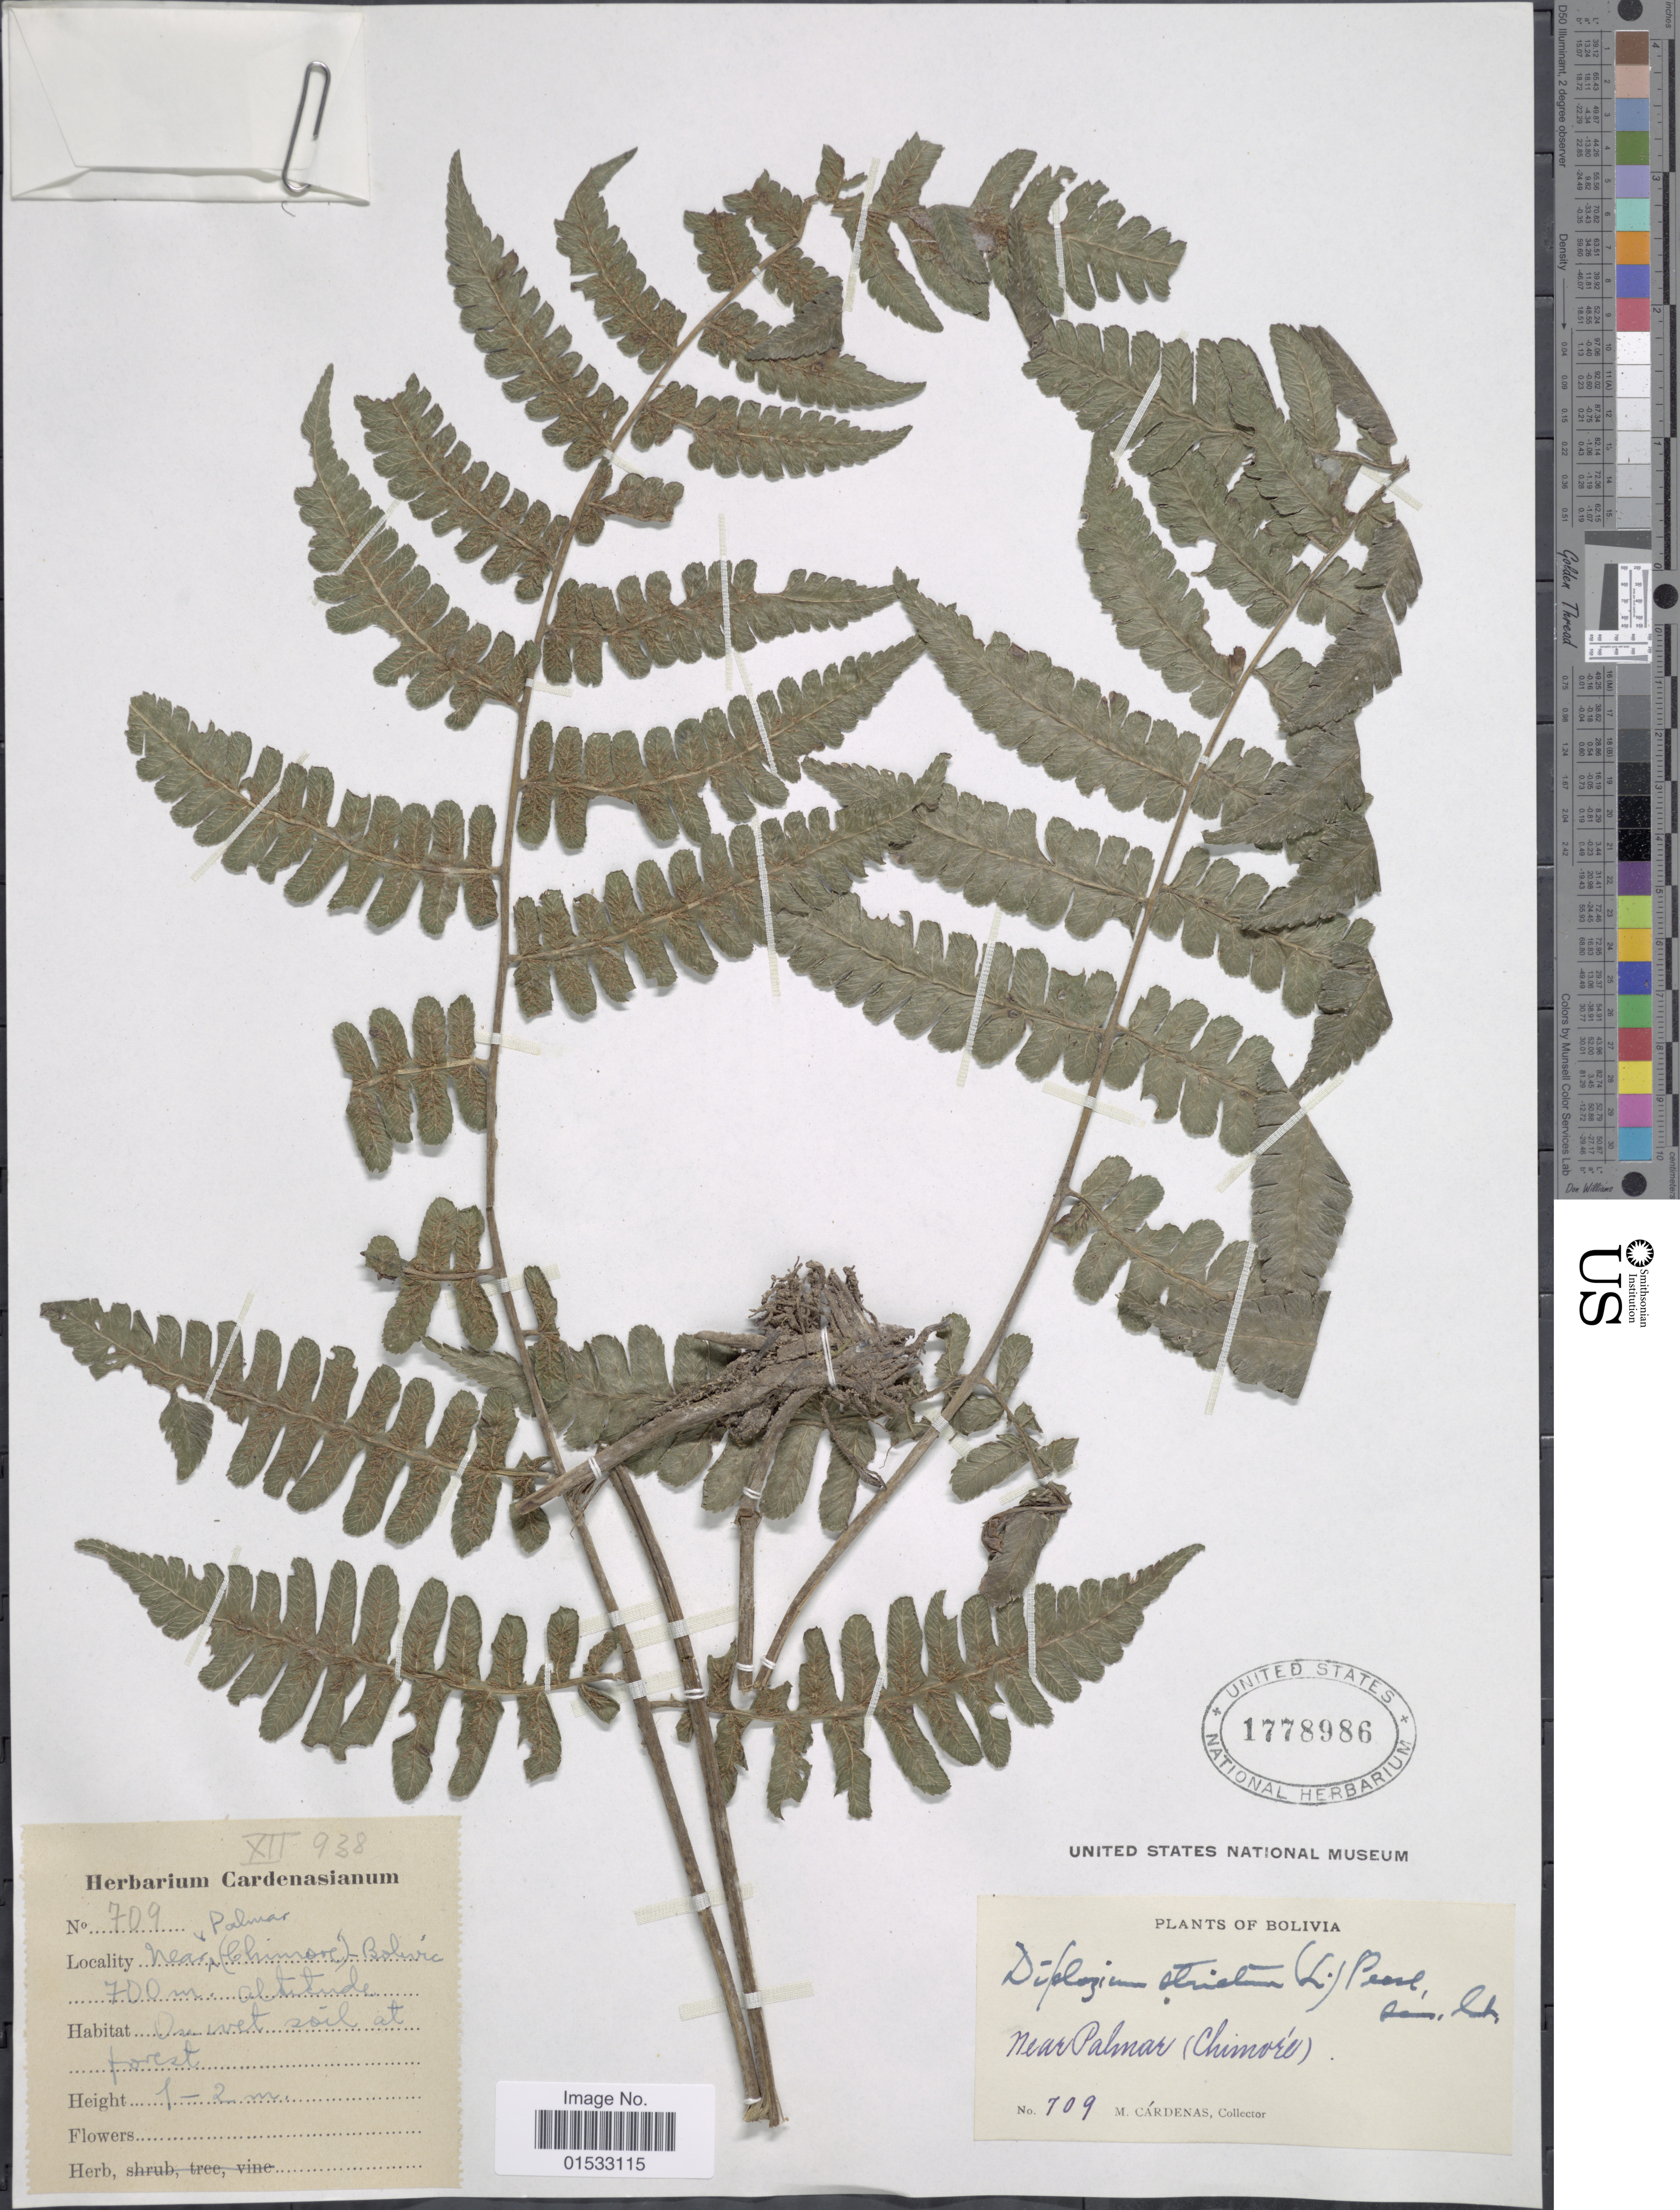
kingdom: Plantae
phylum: Tracheophyta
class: Polypodiopsida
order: Polypodiales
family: Athyriaceae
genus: Diplazium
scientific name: Diplazium striatum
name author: (L.) C. Presl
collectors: M. Cárdenas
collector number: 709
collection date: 1938-12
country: Bolivia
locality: Near Palmar (Chimoré)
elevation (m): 700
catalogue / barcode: US 1778986